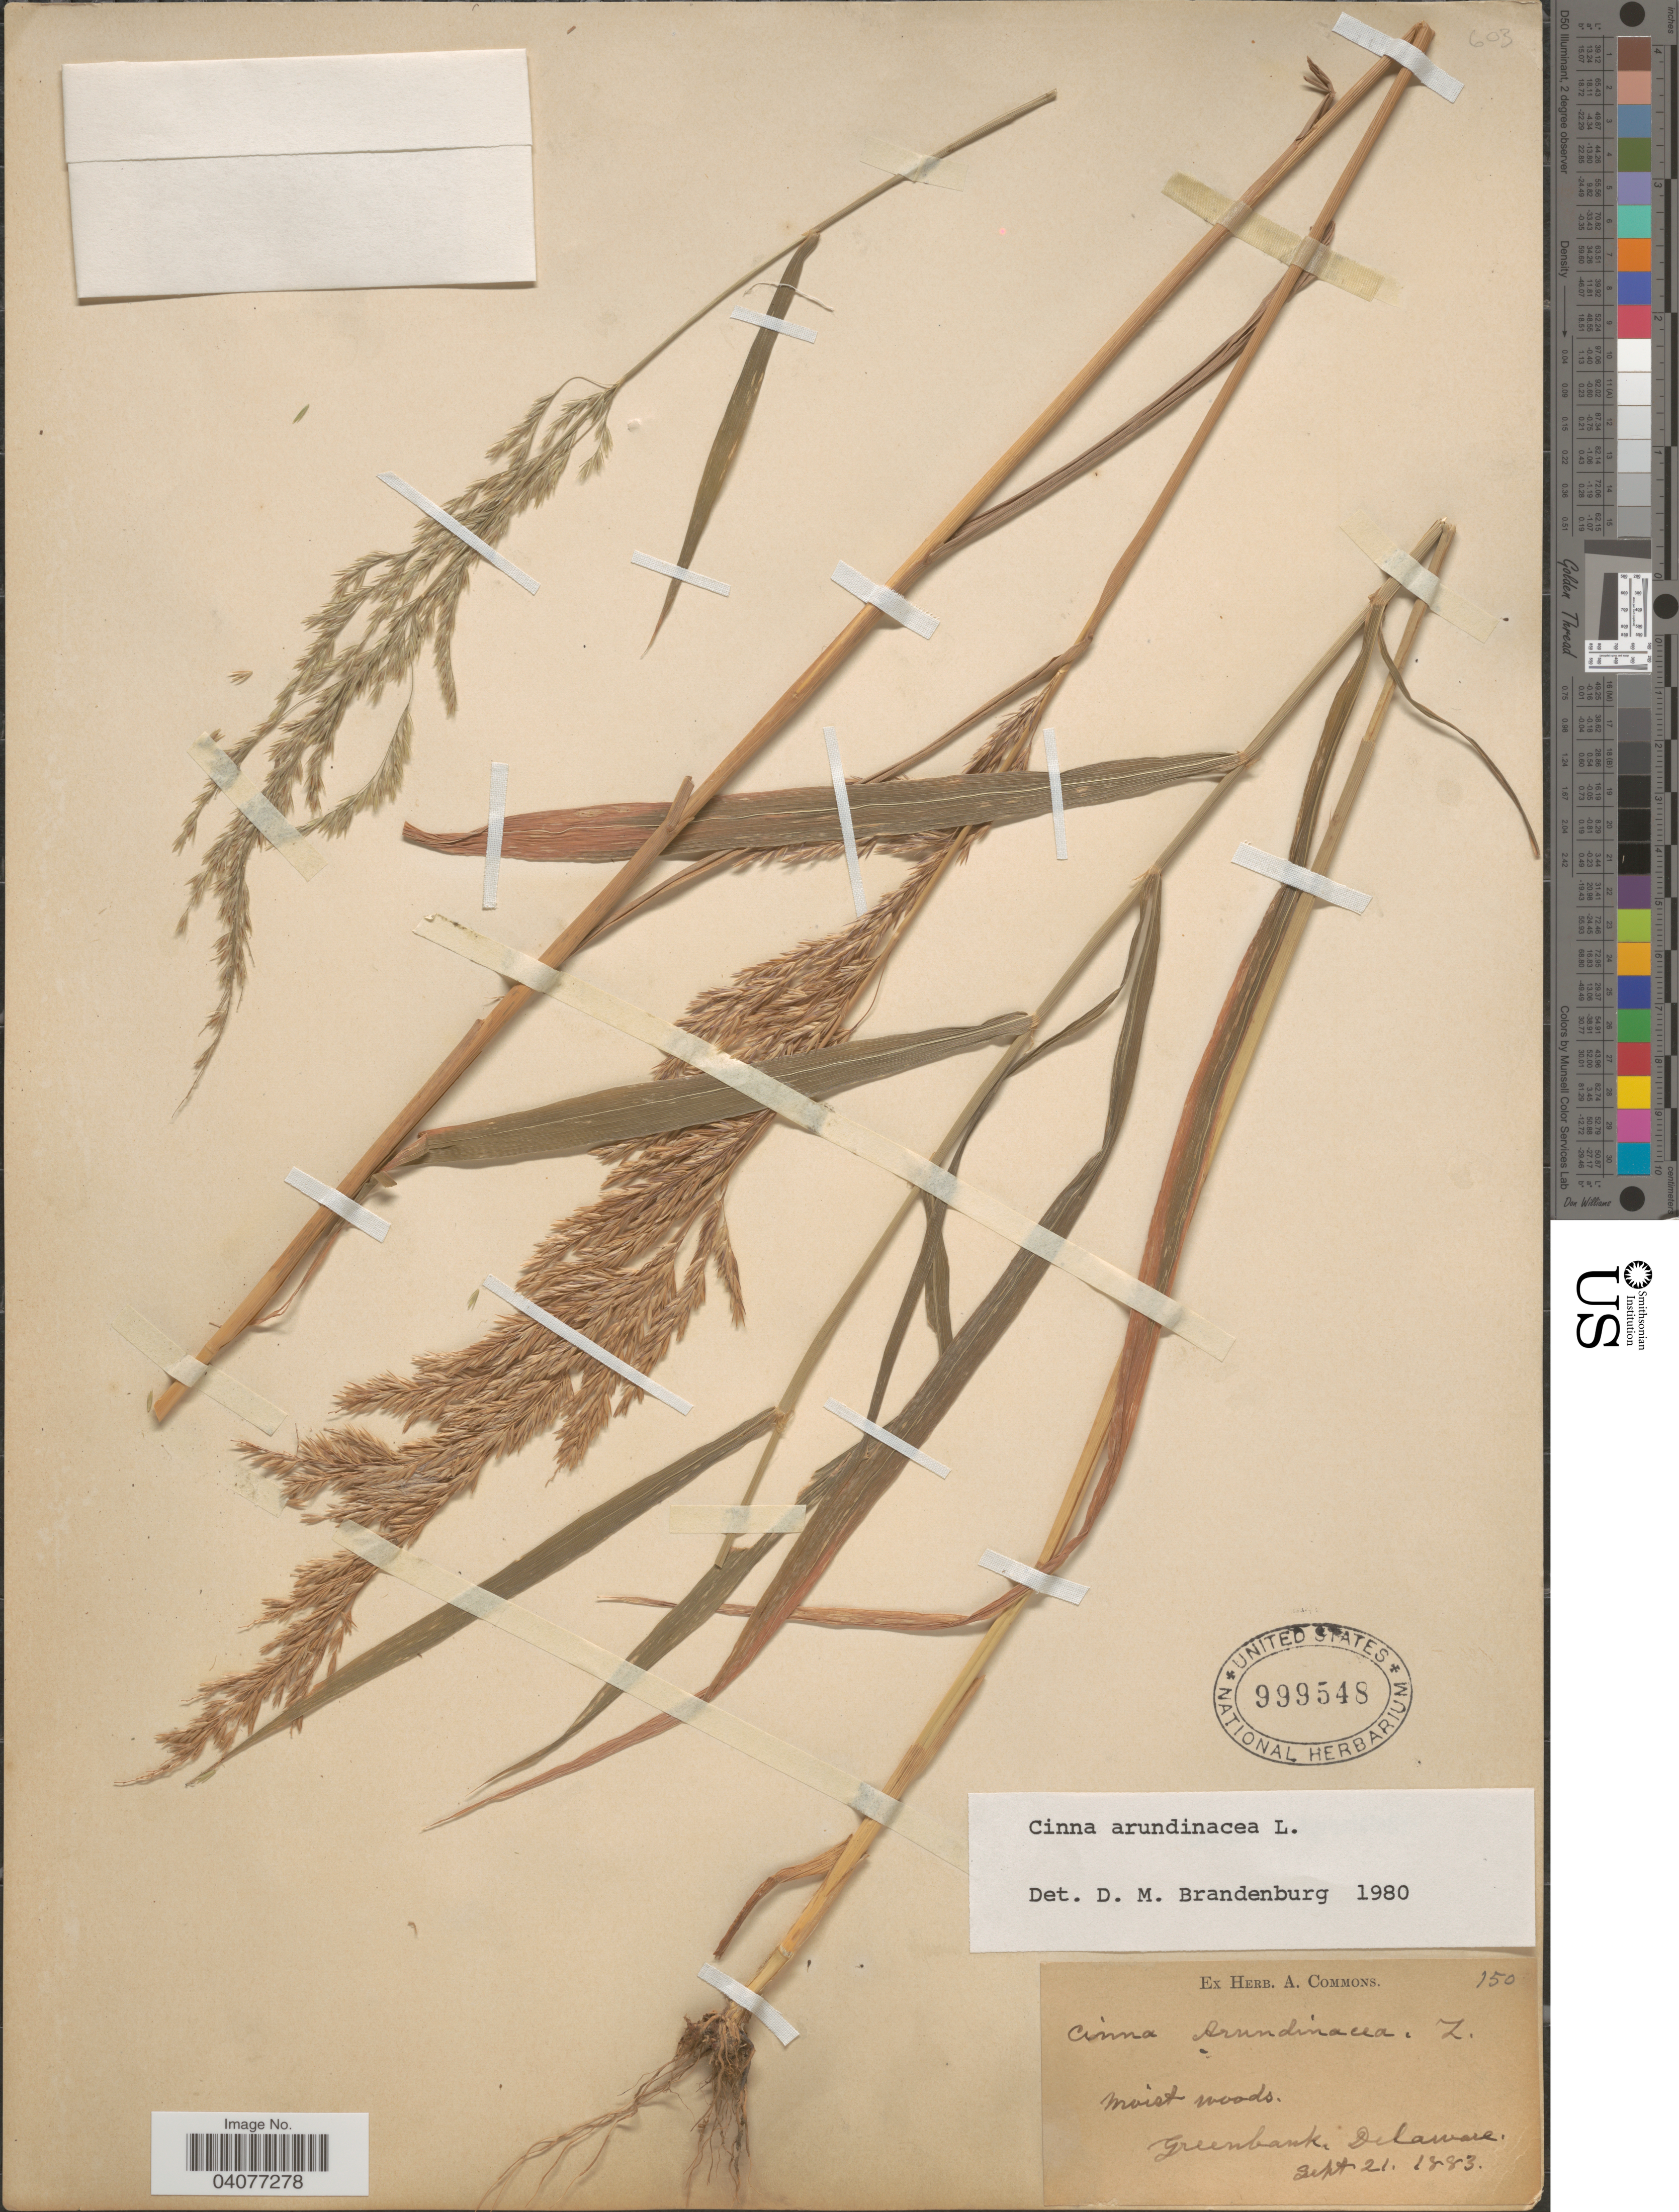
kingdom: Plantae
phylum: Tracheophyta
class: Liliopsida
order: Poales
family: Poaceae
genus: Cinna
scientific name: Cinna arundinacea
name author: L.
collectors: ex herb. A. Commons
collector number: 150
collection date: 1883-09-21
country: United States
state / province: Delaware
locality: Greenbank.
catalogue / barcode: US 999548